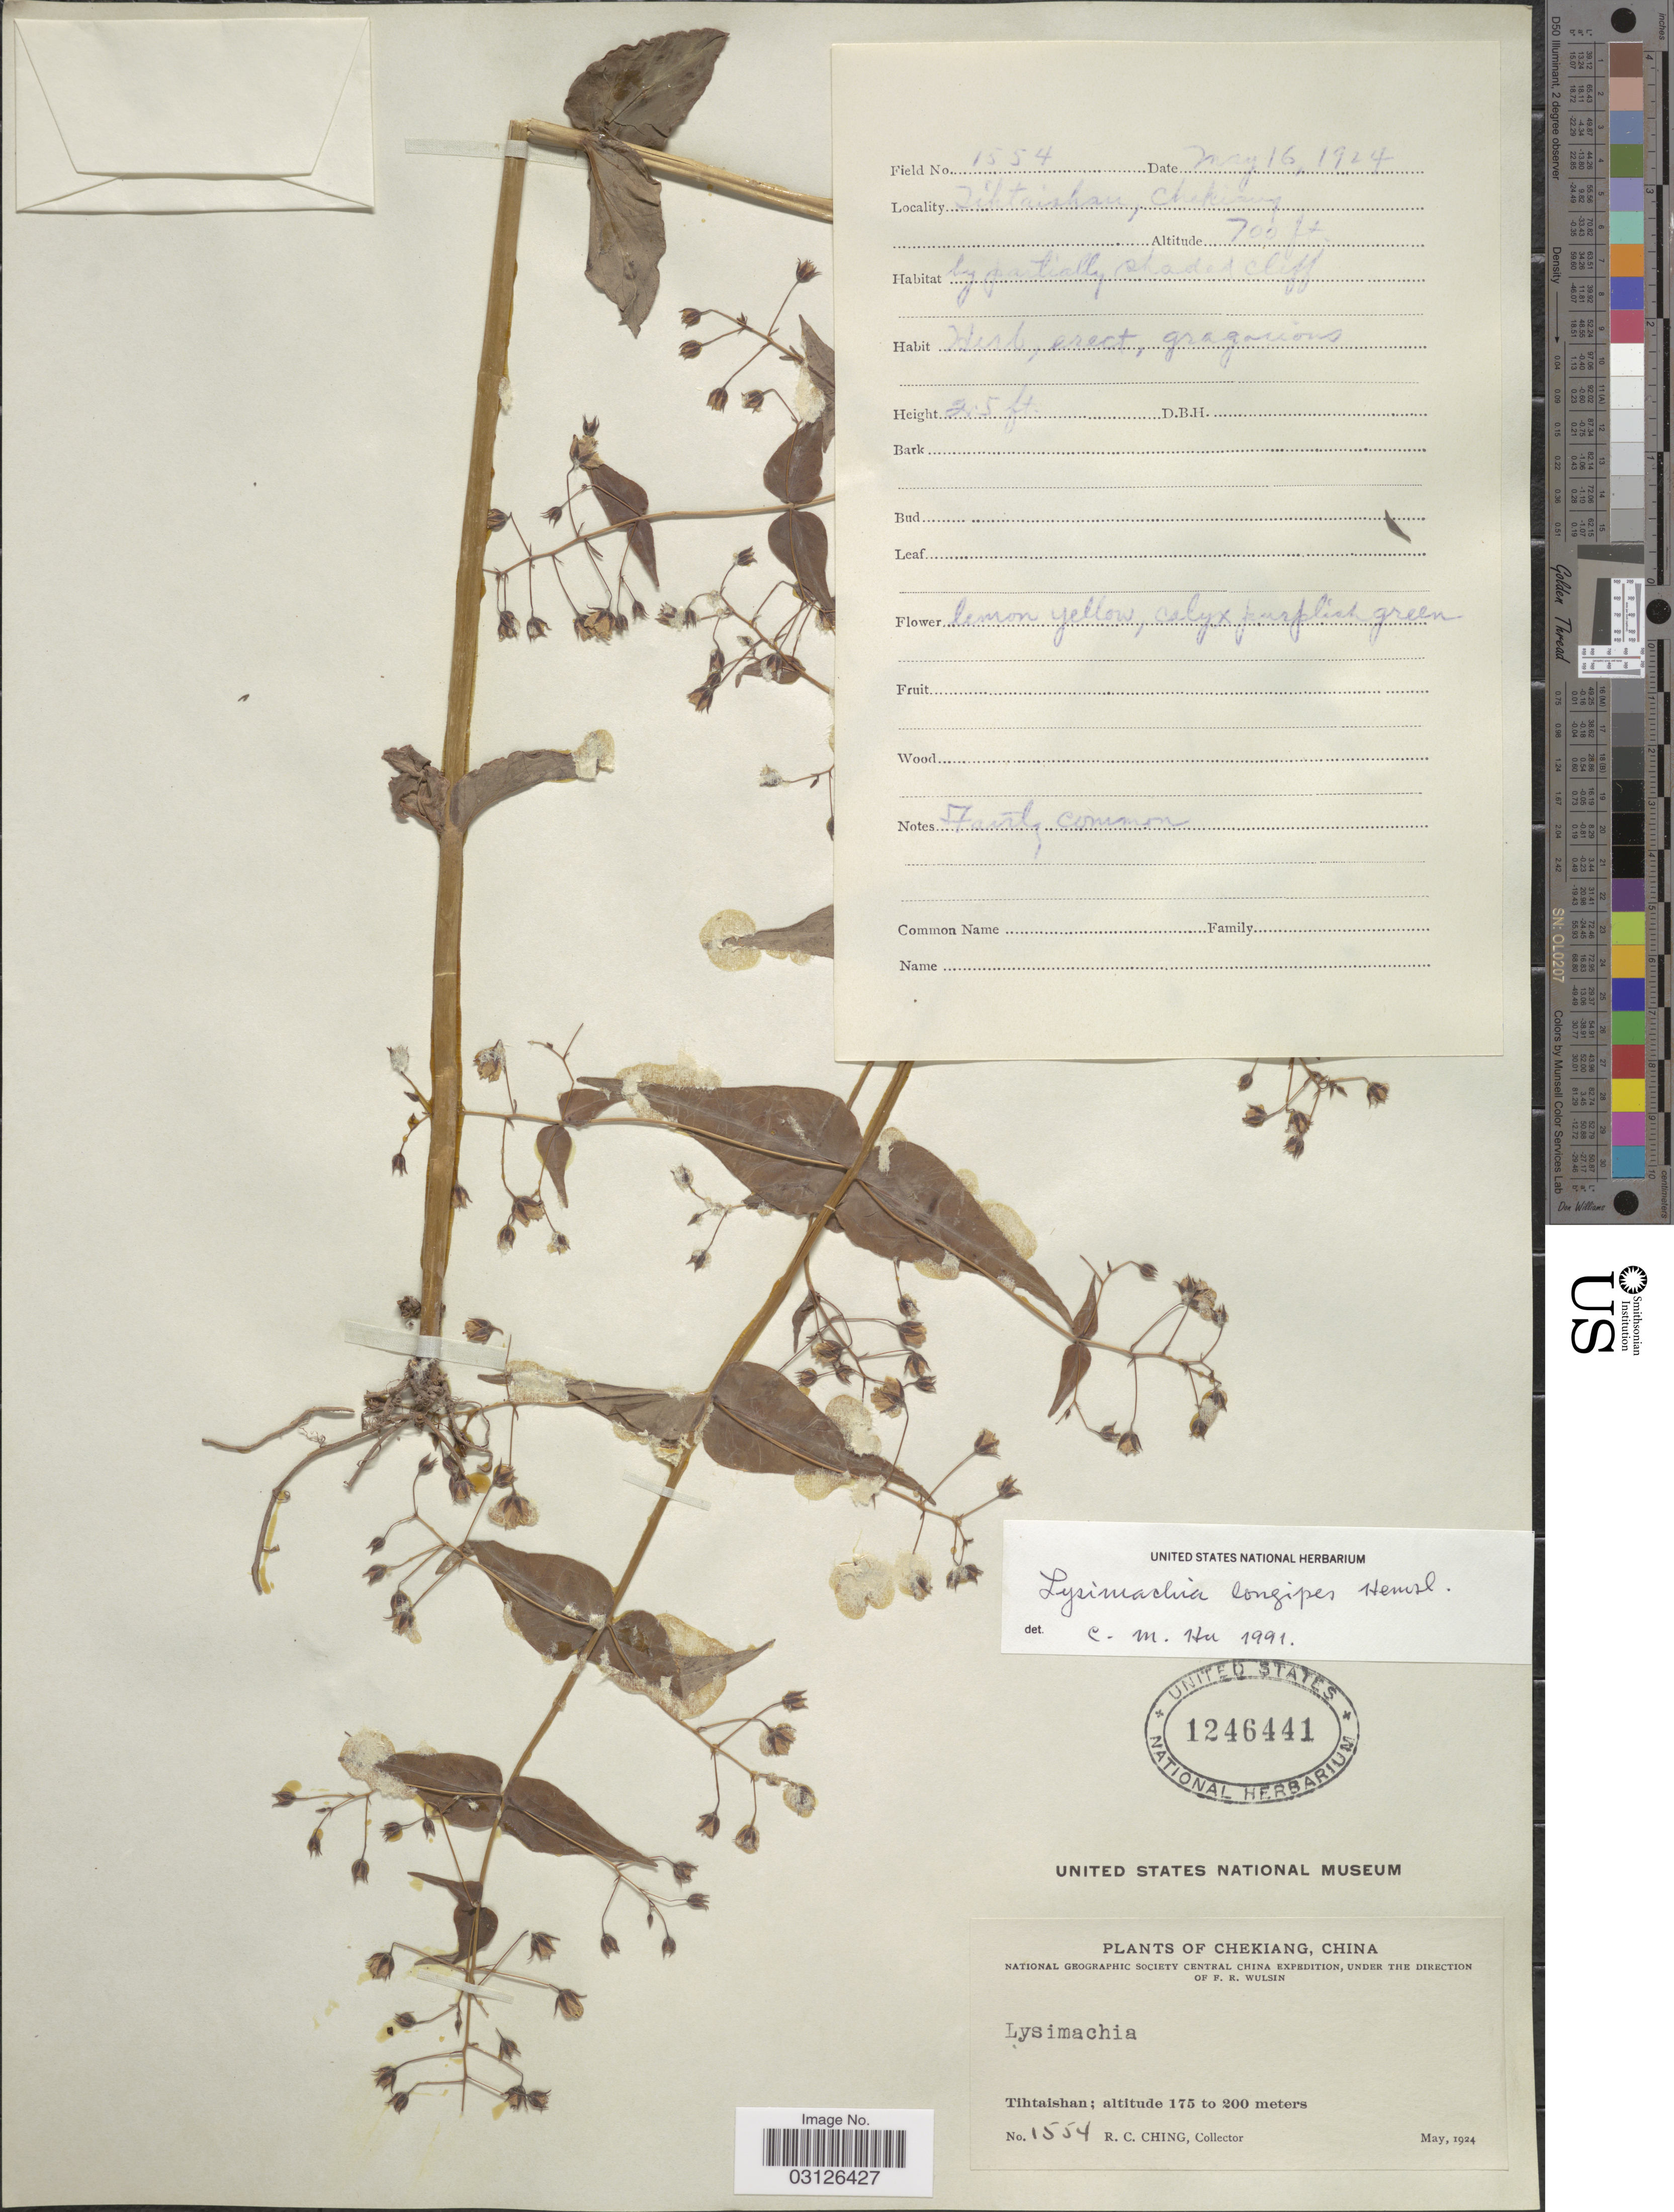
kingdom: Plantae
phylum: Tracheophyta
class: Magnoliopsida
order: Ericales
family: Primulaceae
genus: Lysimachia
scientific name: Lysimachia longipes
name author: Hemsl.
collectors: R. C. Ching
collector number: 1554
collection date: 1924-05-16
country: China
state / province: Zhejiang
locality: Chekiang. Tihtaishan.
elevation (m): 213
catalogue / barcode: US 1246441